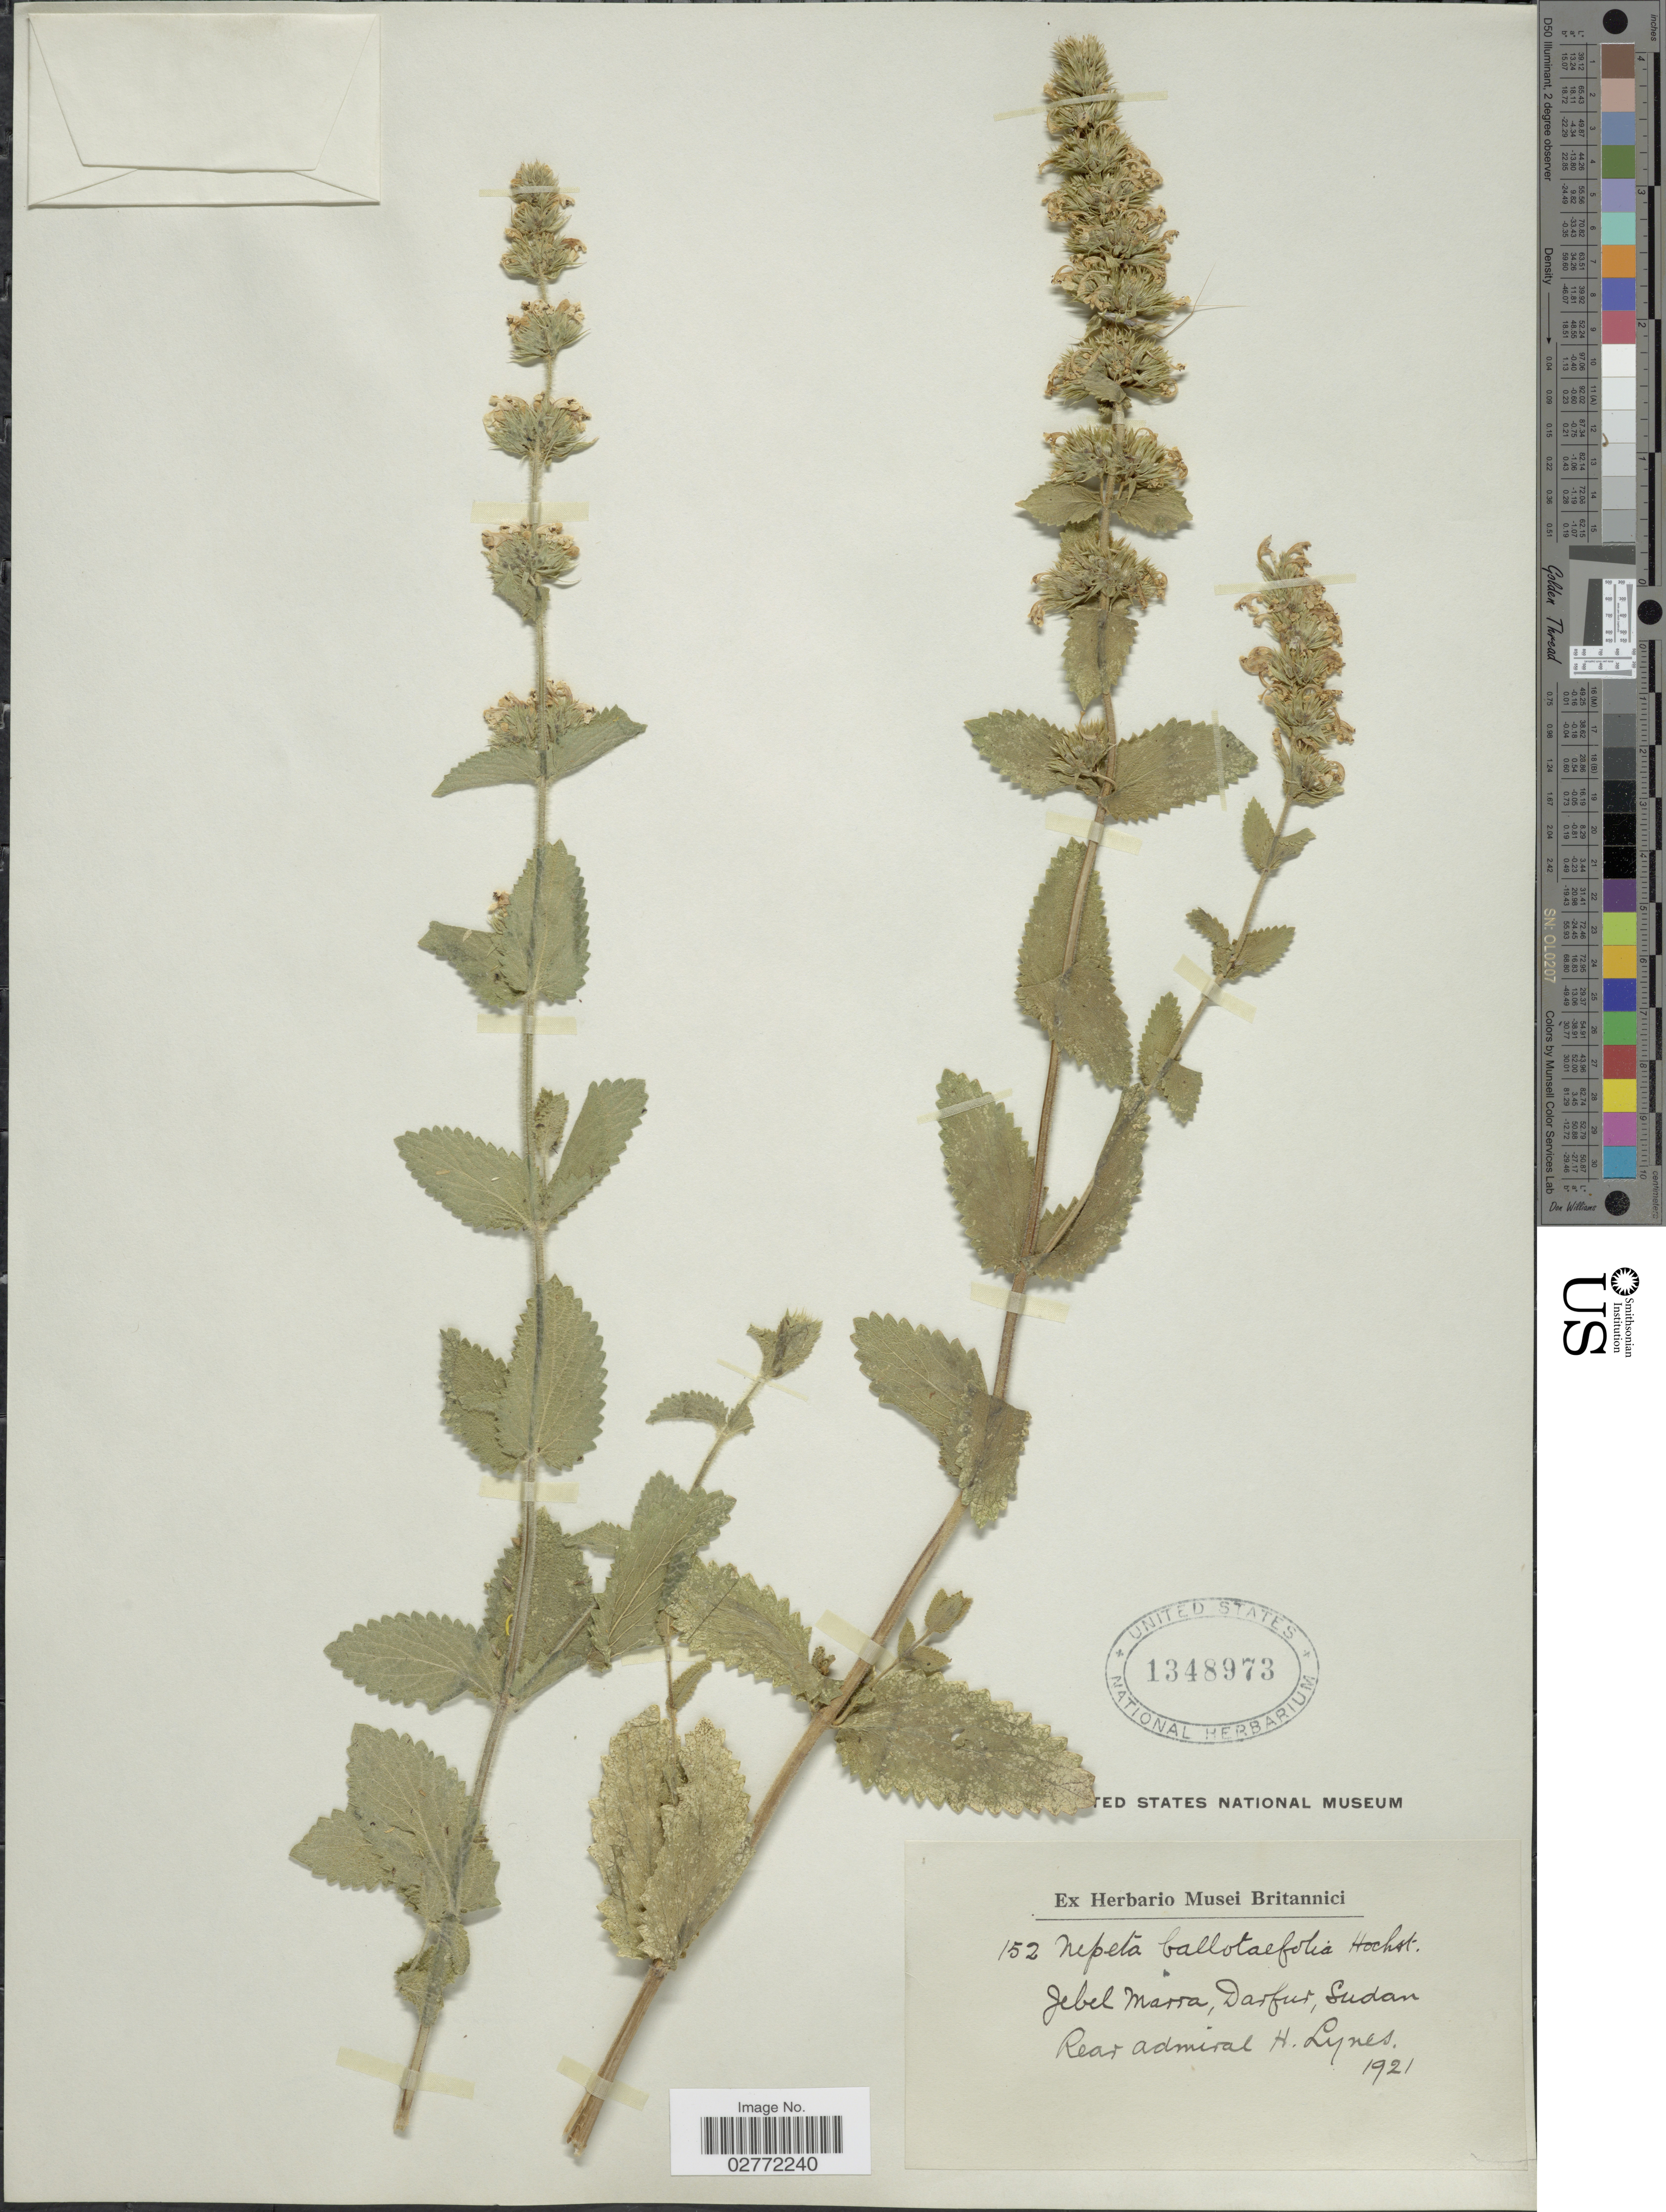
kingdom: Plantae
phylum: Tracheophyta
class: Magnoliopsida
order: Lamiales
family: Lamiaceae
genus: Nepeta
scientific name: Nepeta ballotifolia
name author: Hochst. ex A. Rich.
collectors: H. Lynes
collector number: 152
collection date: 1921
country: Sudan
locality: Jebel Marra, Darfur.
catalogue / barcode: US 1348973